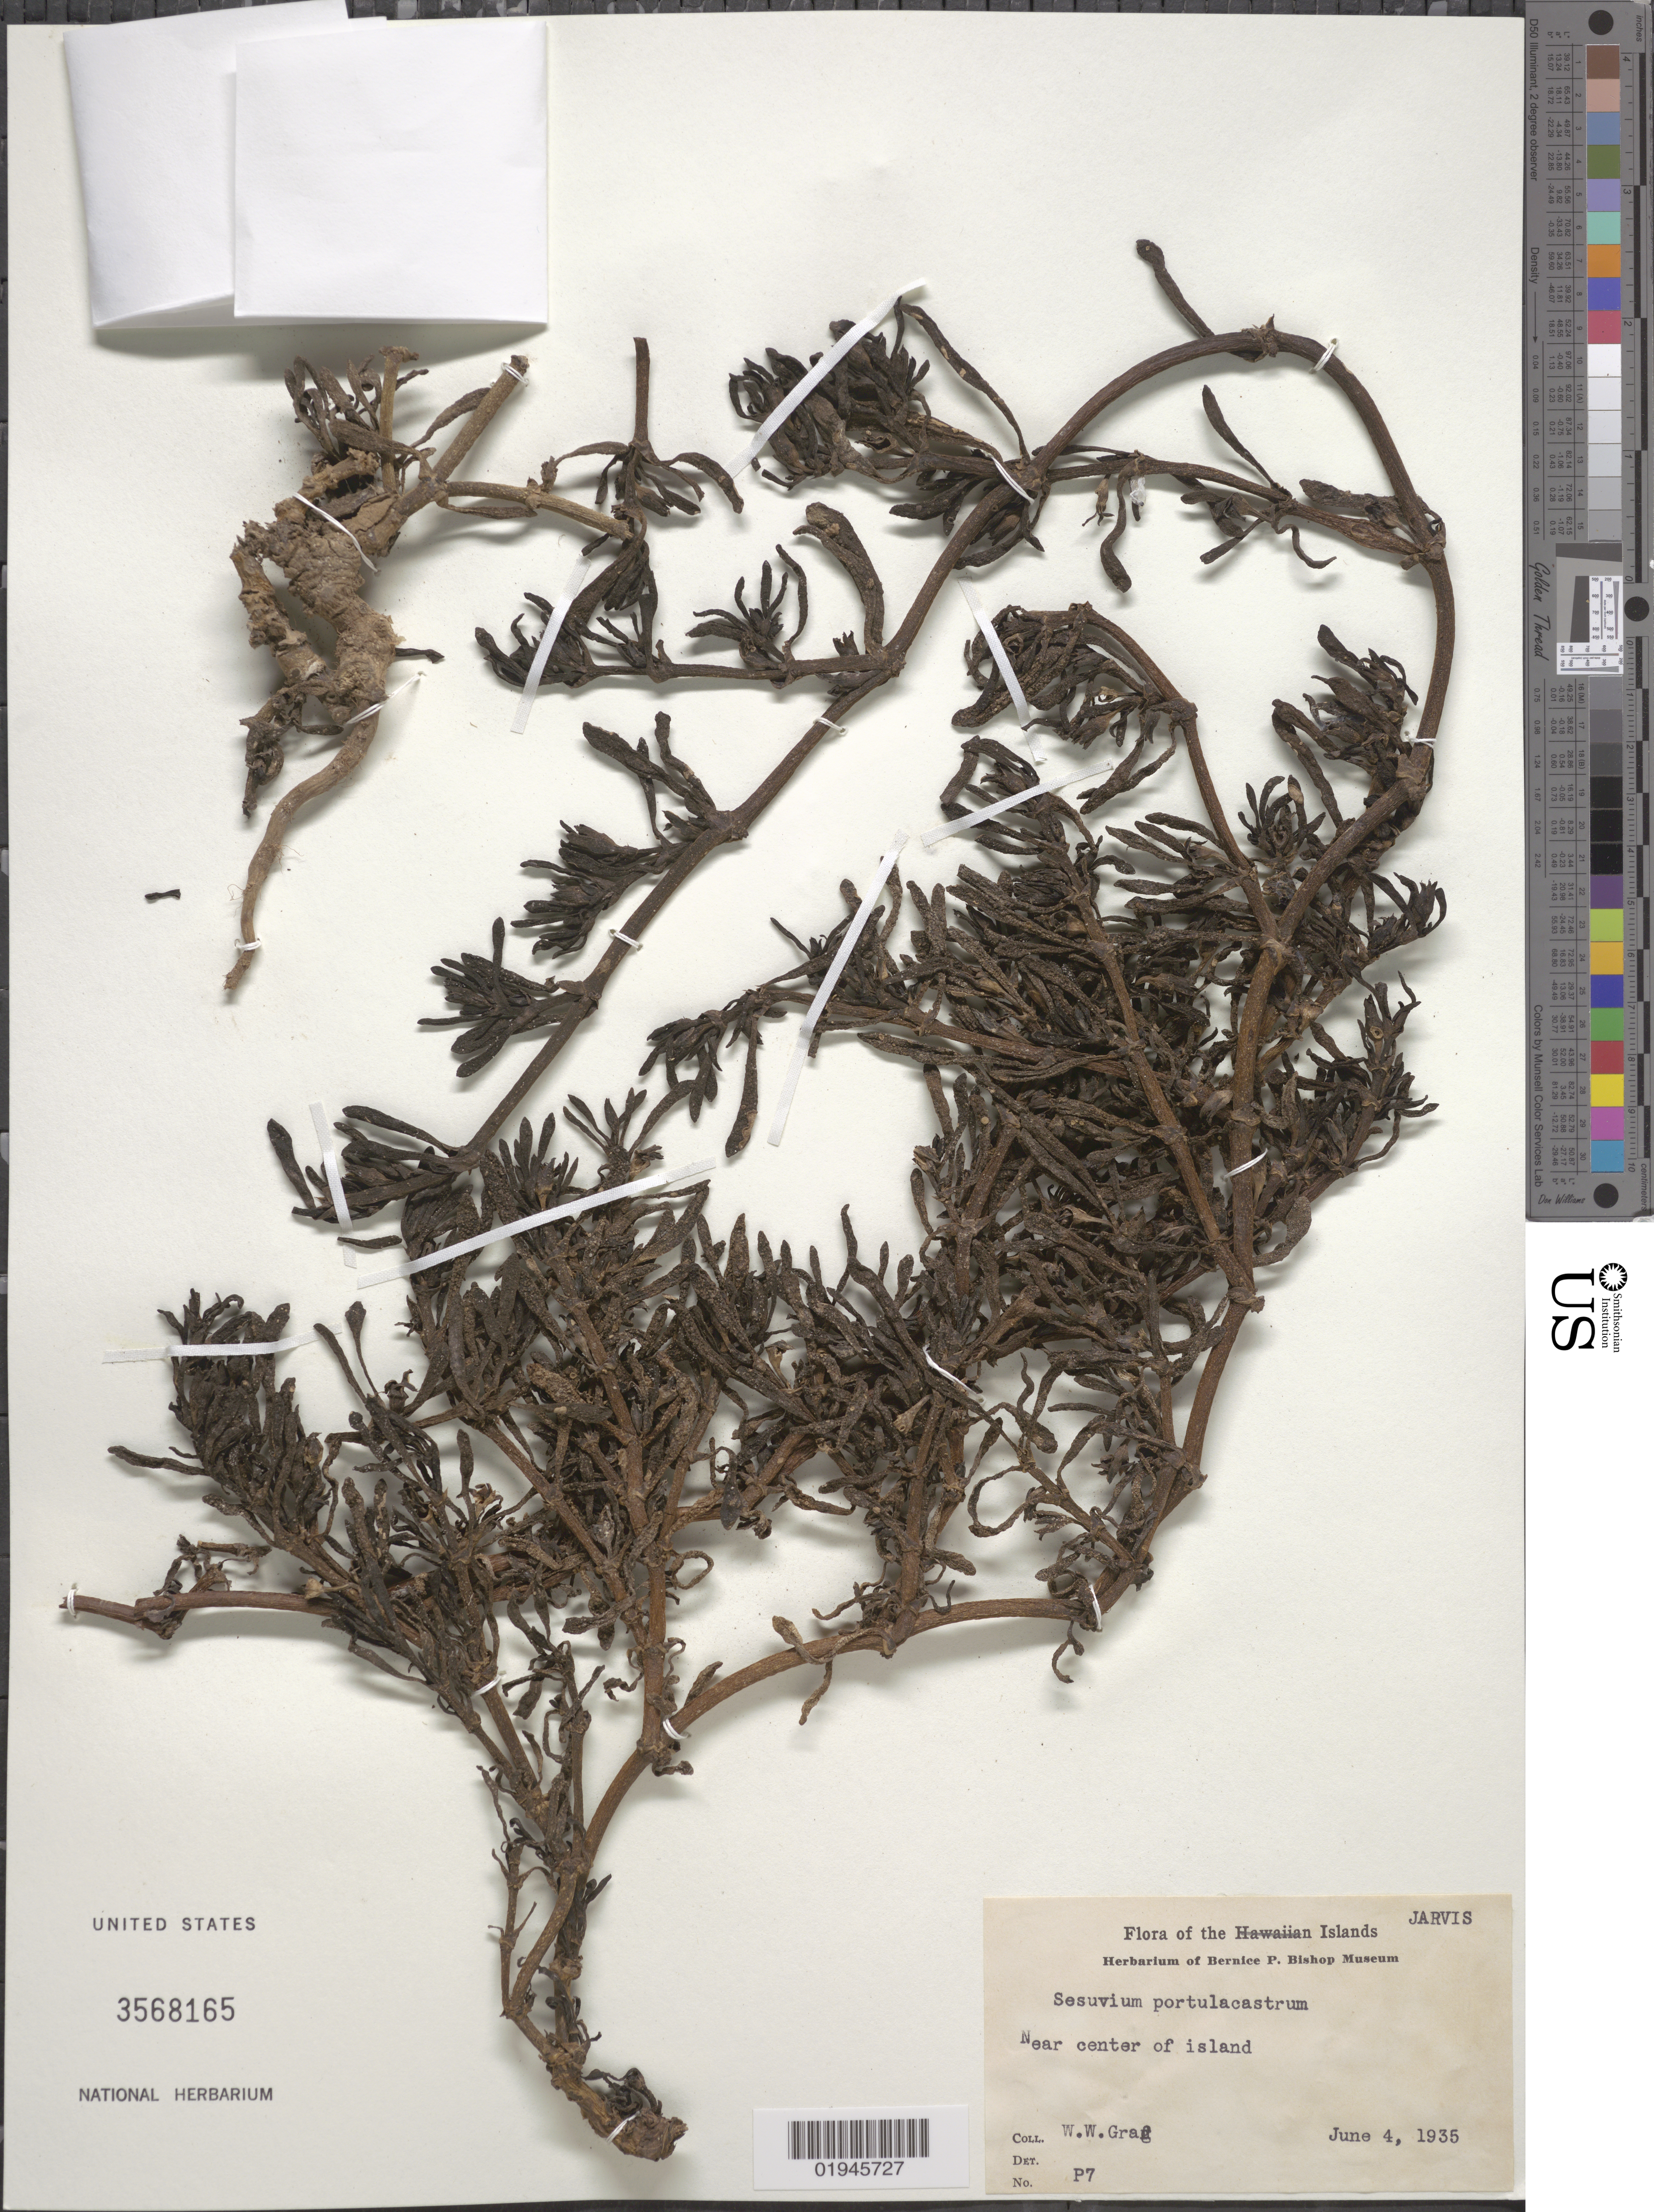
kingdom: Plantae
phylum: Tracheophyta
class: Magnoliopsida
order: Caryophyllales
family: Aizoaceae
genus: Sesuvium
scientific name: Sesuvium portulacastrum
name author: (L.) L.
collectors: W. Graf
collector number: P7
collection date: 1935-06-04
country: U.S. Administered Pacific Islands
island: Jarvis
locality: Near center of island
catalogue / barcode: US 3568165